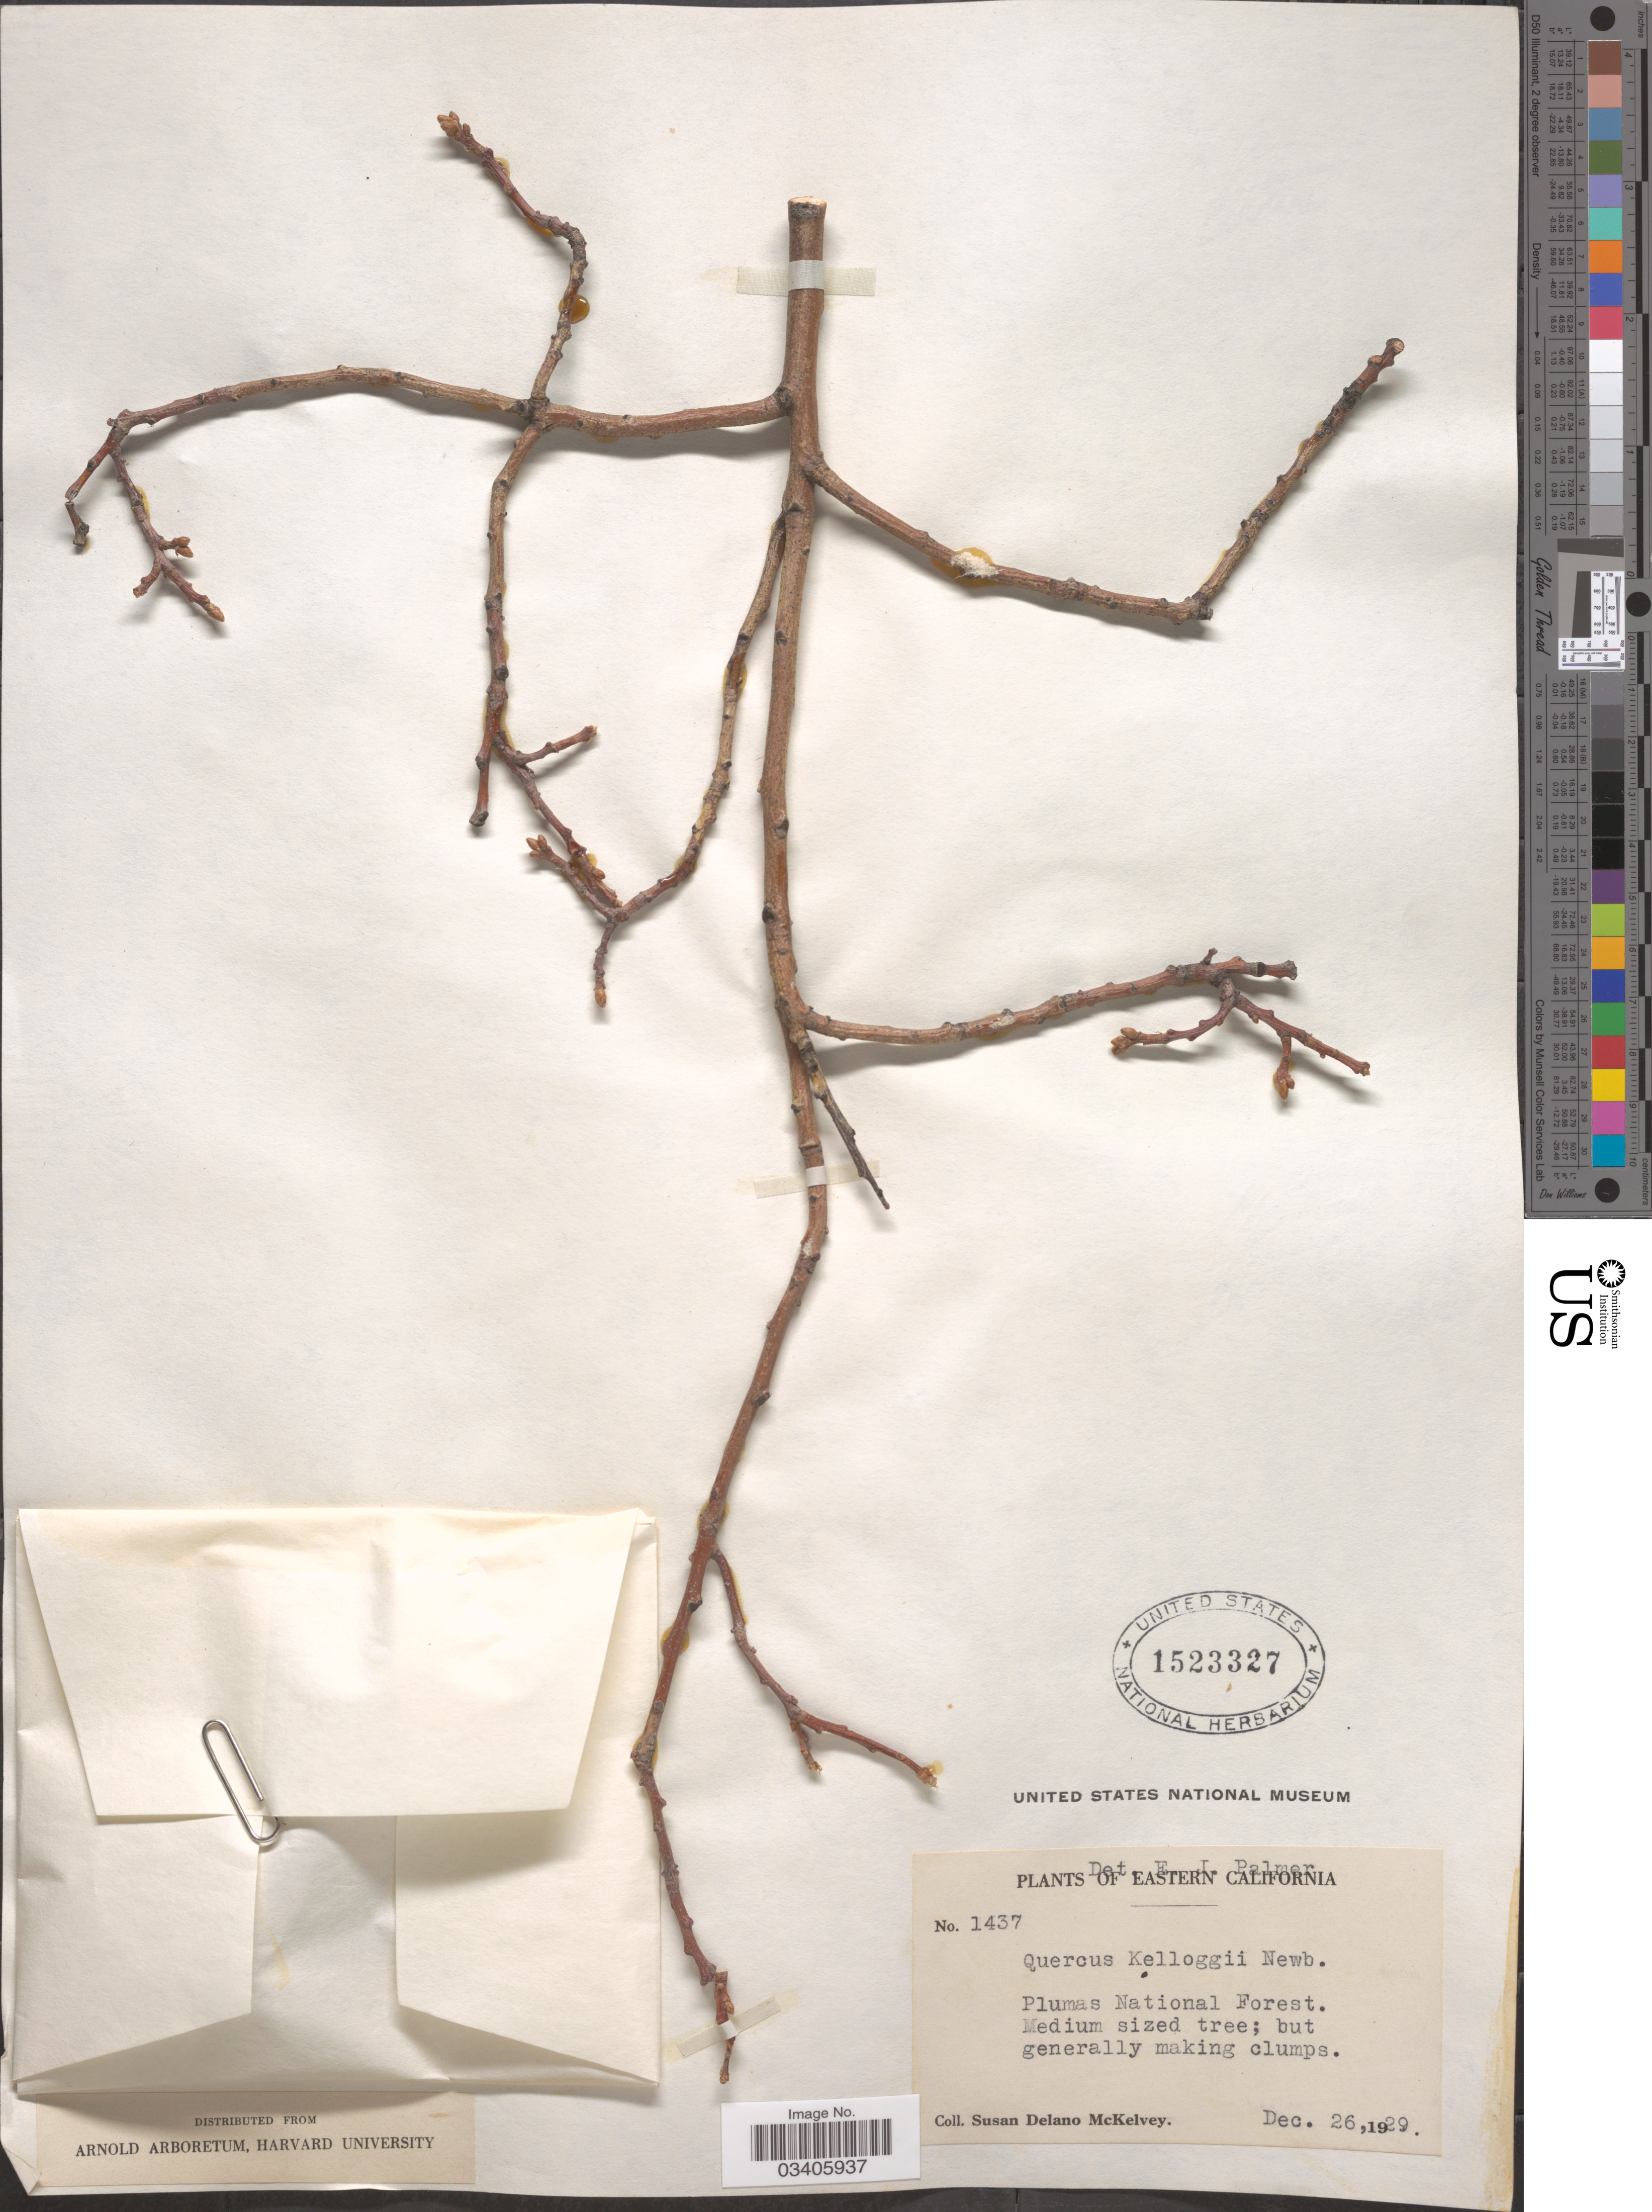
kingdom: Plantae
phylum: Tracheophyta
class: Magnoliopsida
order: Fagales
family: Fagaceae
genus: Quercus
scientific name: Quercus kelloggii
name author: Newb.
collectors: S. A. McKelvey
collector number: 1437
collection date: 1929-12-26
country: United States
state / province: California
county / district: Plumas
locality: Eastern California. Plumas National Forest.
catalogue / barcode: US 1523327